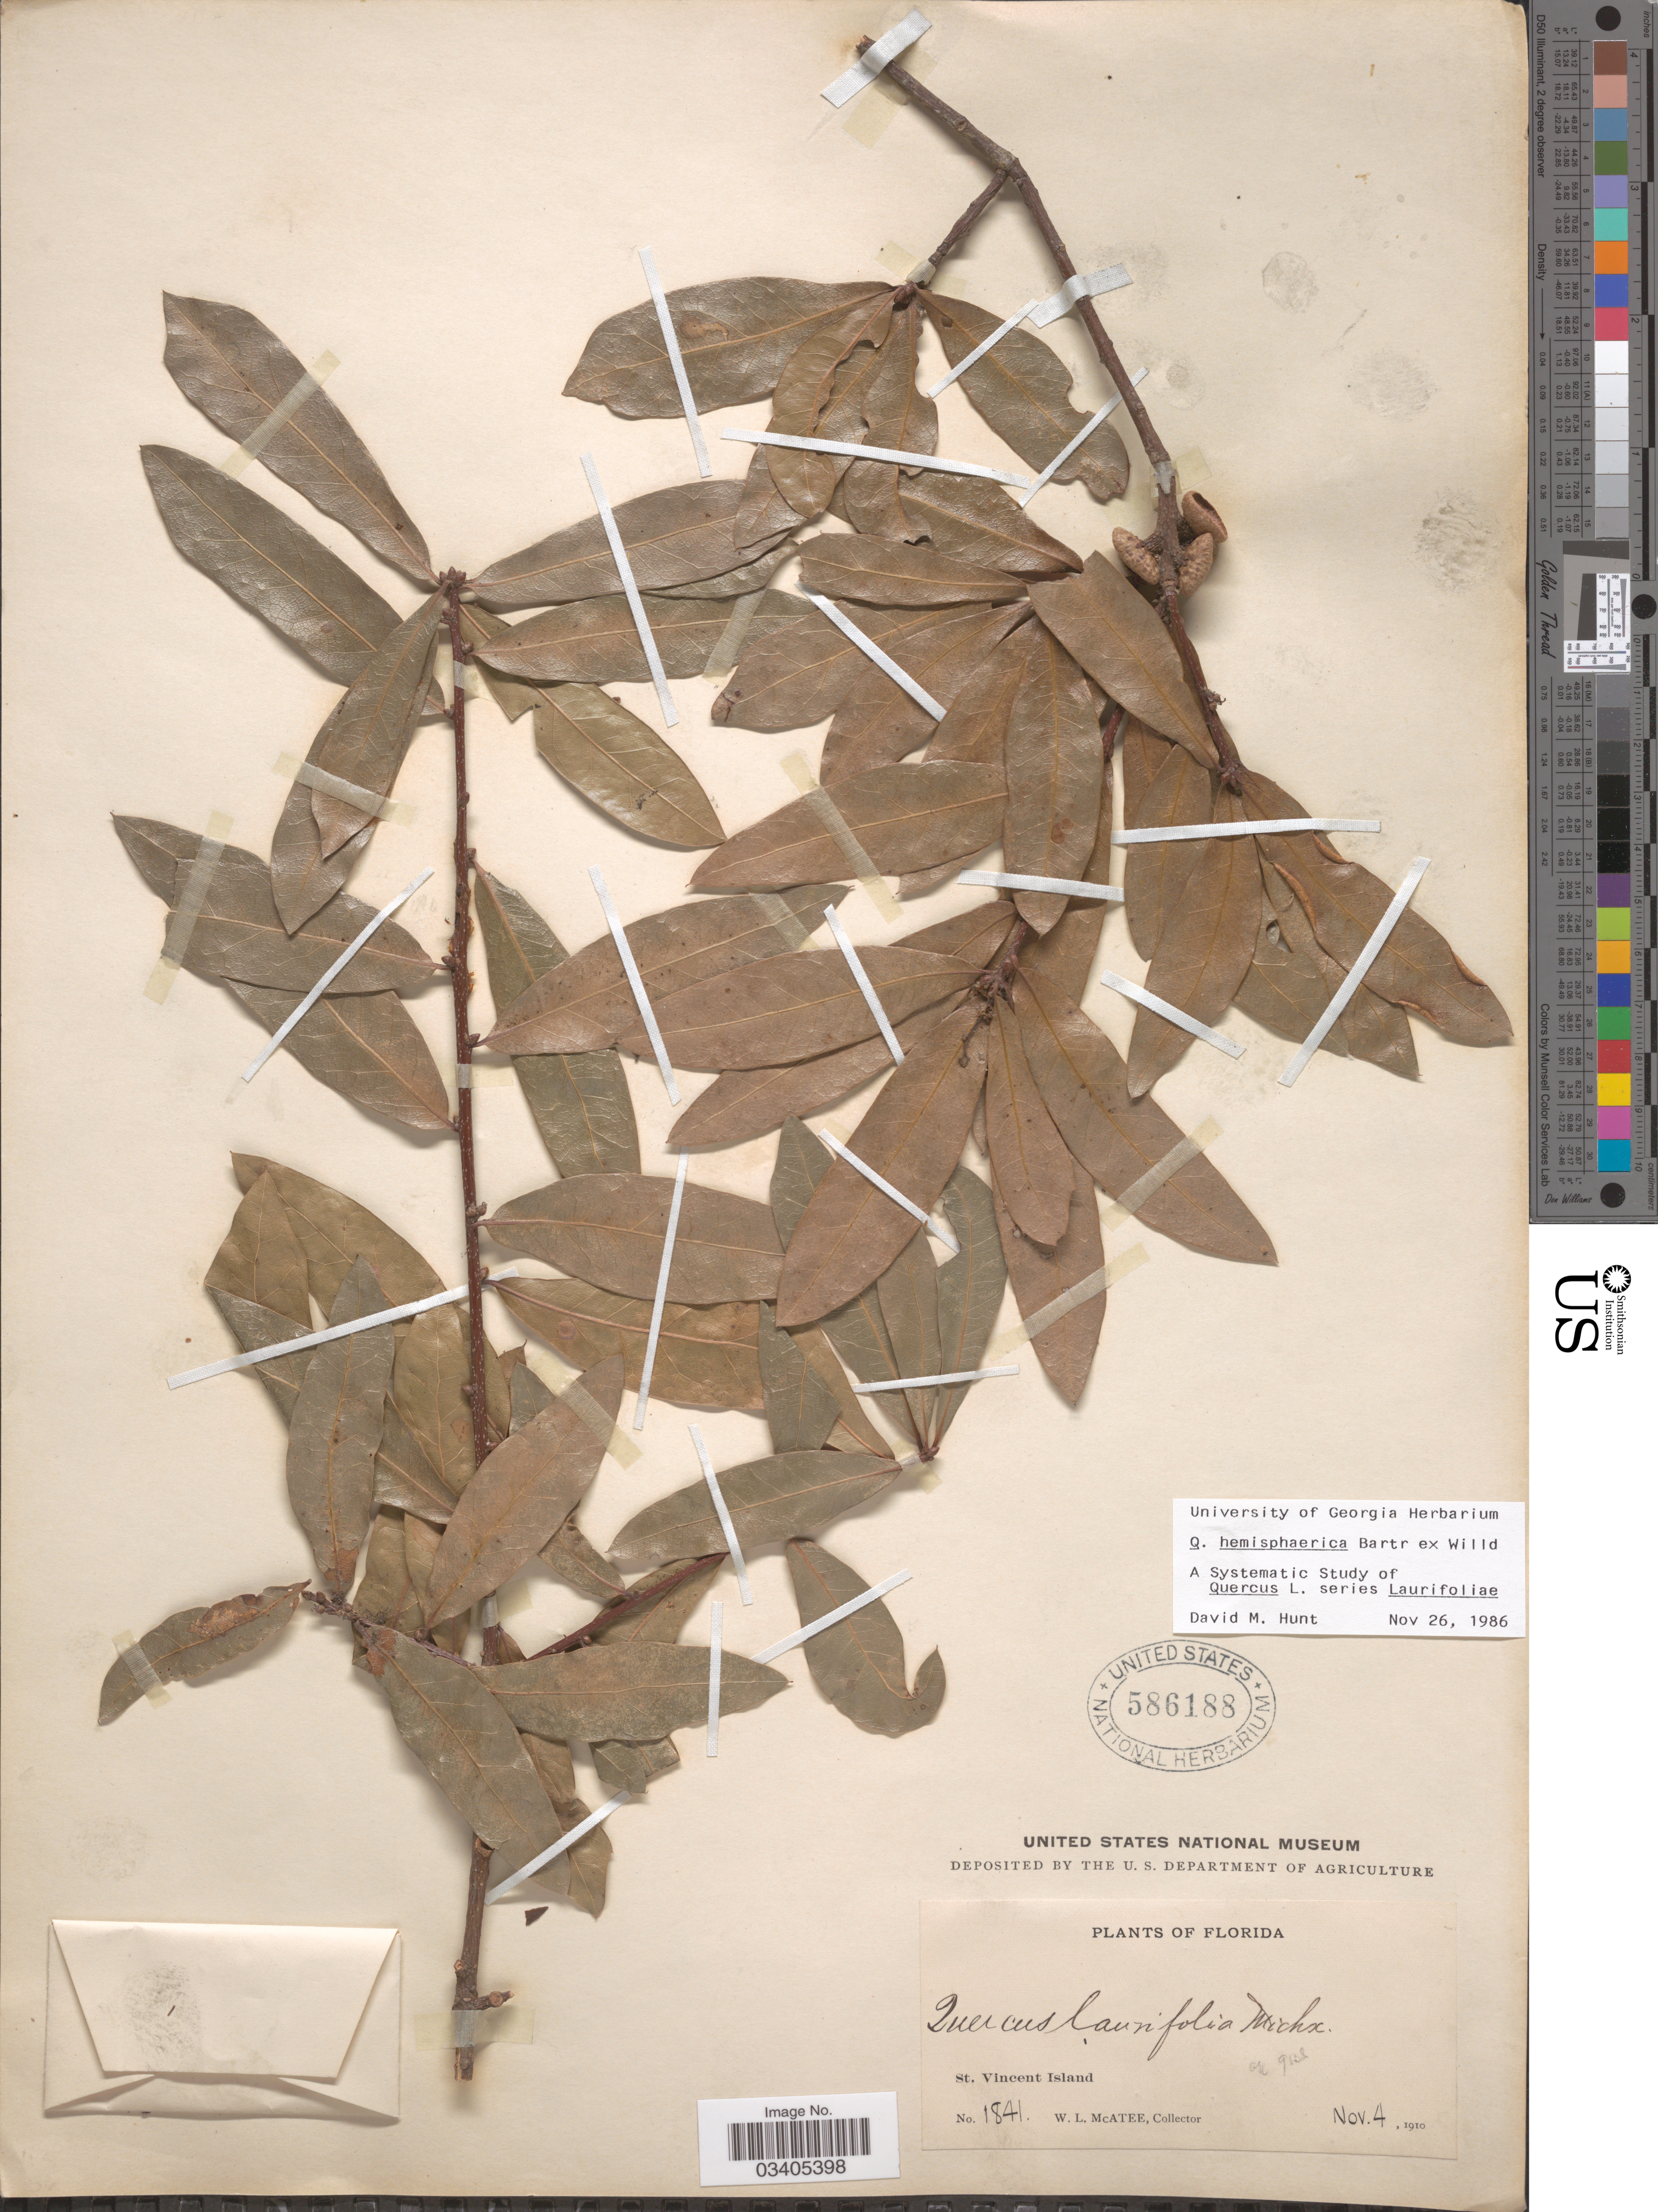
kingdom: Plantae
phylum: Tracheophyta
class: Magnoliopsida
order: Fagales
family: Fagaceae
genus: Quercus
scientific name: Quercus hemisphaerica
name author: W. Bartram ex Willd.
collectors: W. McAtee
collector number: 1841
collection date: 1910-11-04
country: United States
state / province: Florida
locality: St. Vincent Island.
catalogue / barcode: US 586188